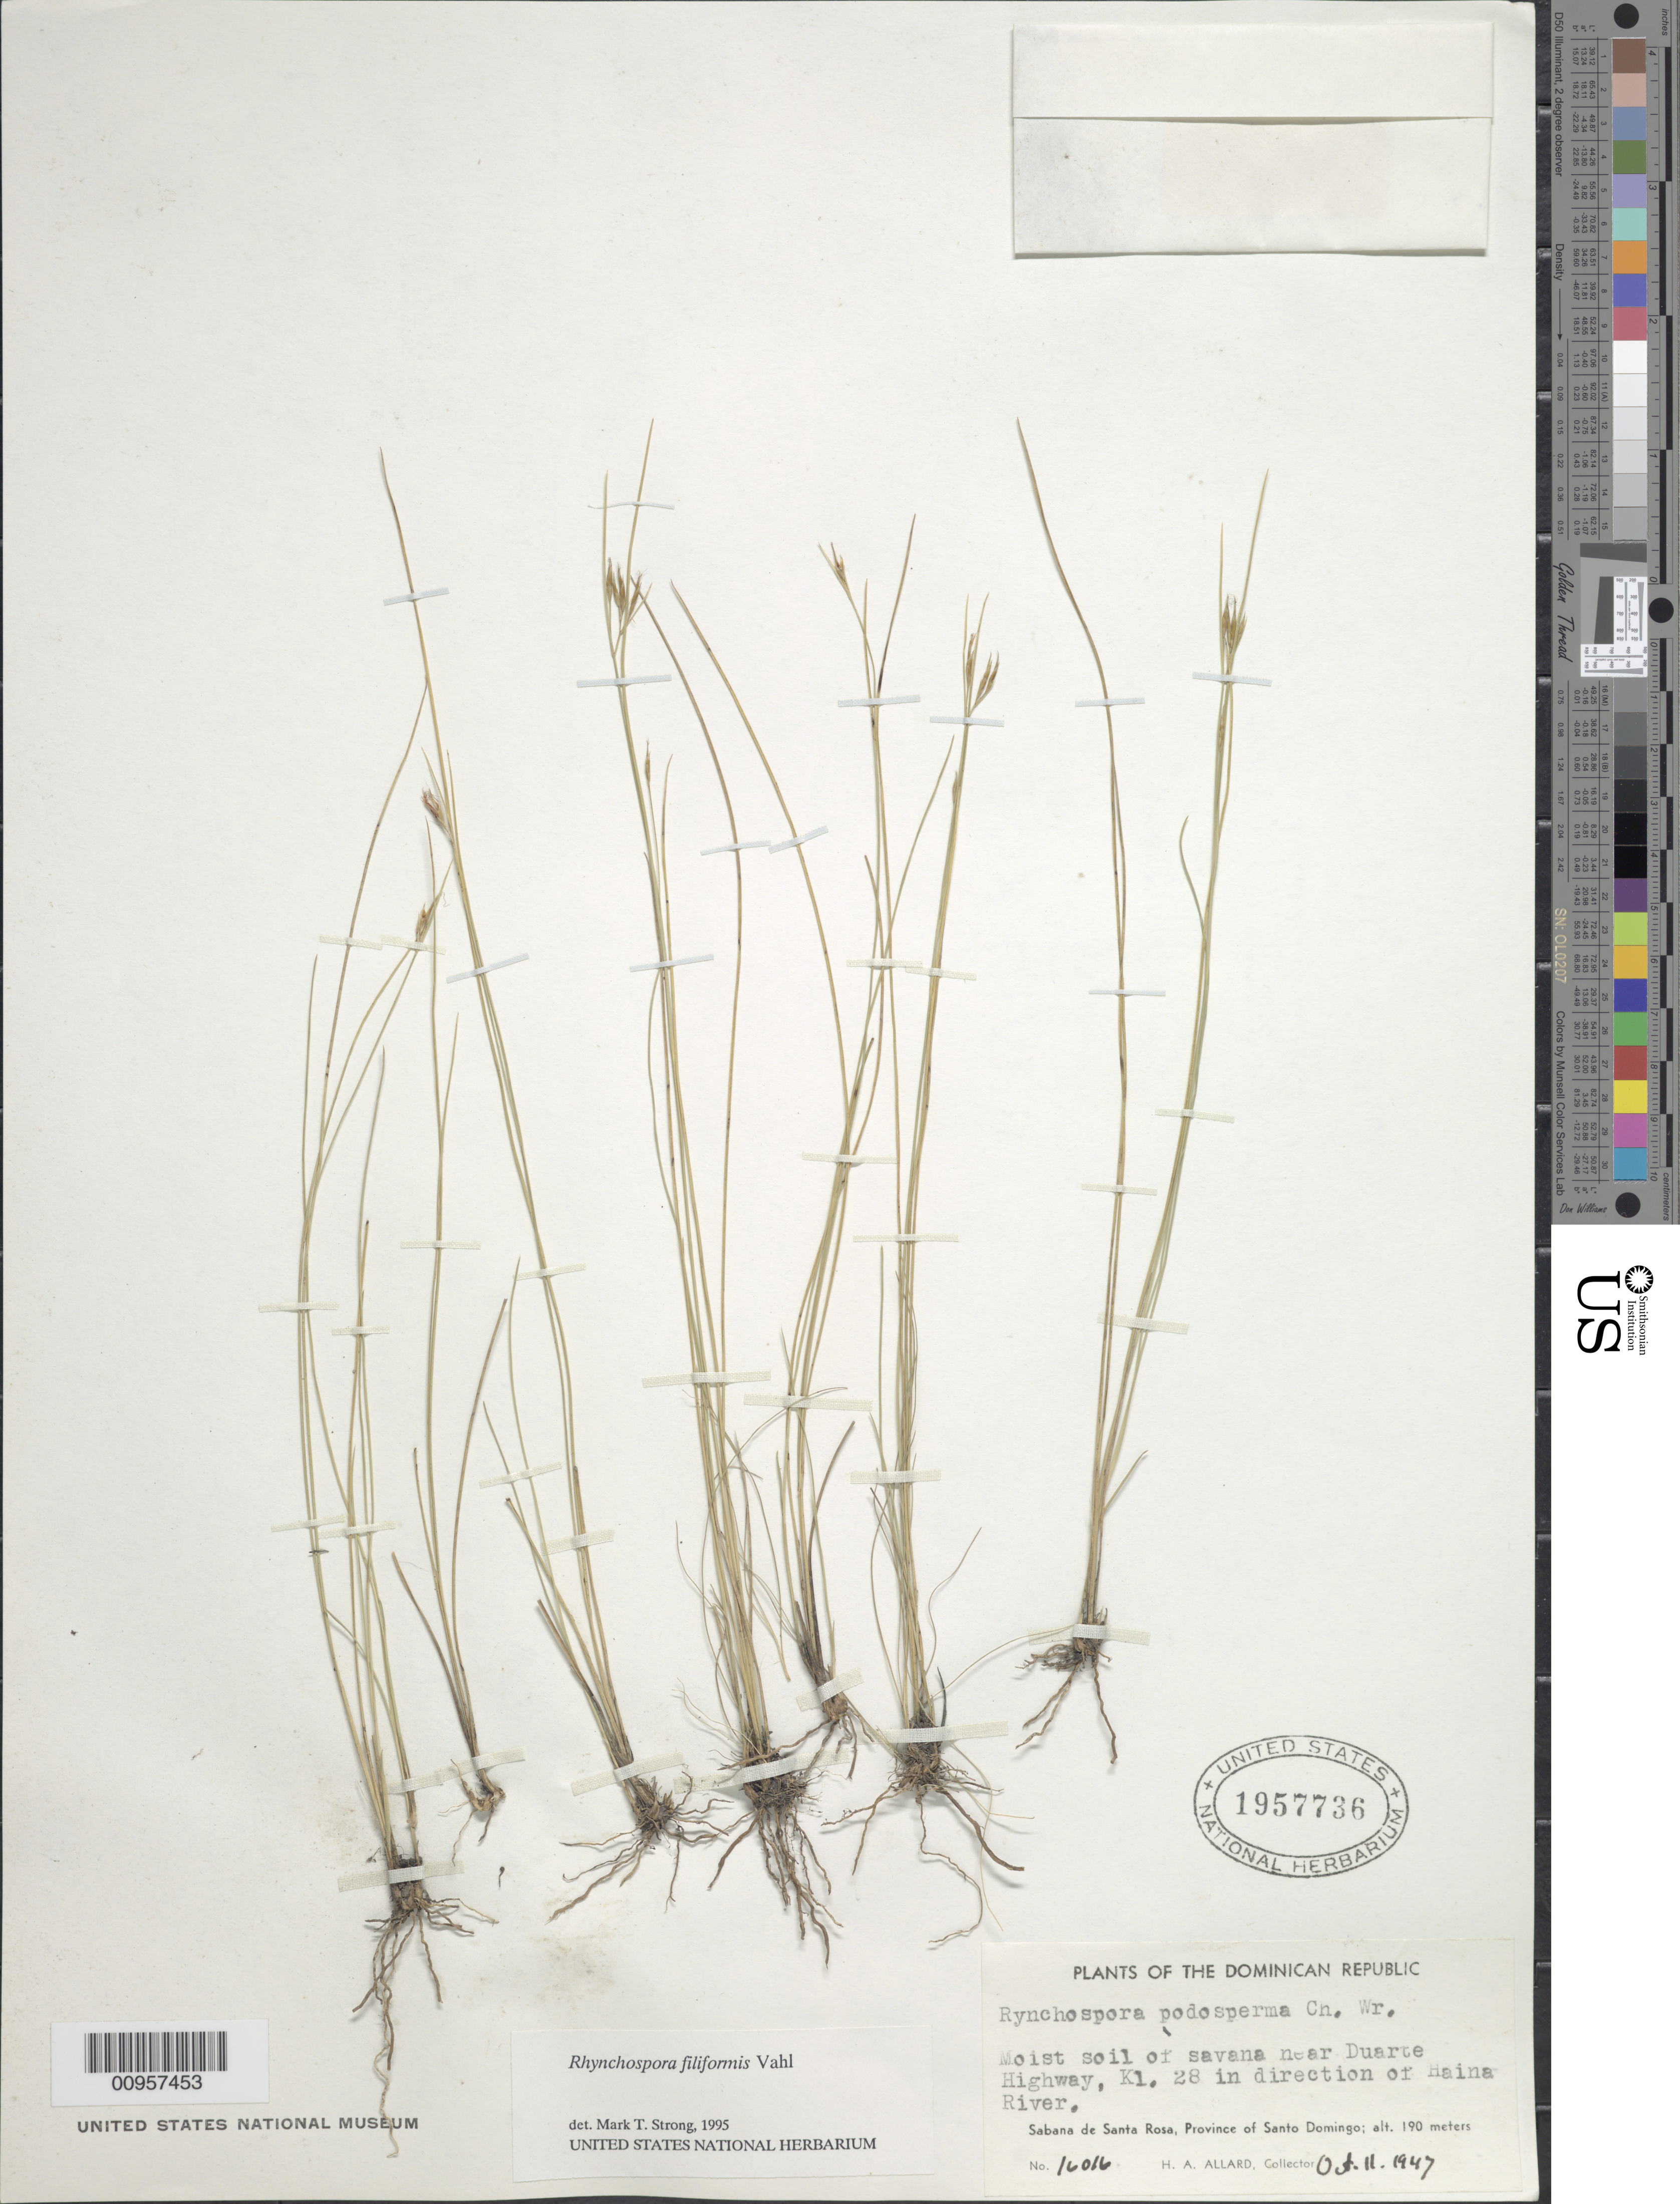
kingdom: Plantae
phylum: Tracheophyta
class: Liliopsida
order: Poales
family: Cyperaceae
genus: Rhynchospora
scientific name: Rhynchospora filiformis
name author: Vahl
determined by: Strong, M. T., (US), Smithsonian Institution - National Museum of Natural History (UNITED STATES)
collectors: H. A. Allard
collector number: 16016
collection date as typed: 11 Oct 1947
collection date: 1947-10-11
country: Dominican Republic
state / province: Santo Domingo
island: Hispaniola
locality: Sabana de Santa Rosa, savana near Duarte Highway, Kl. 28 in direction of Haina River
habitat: Moist soil of savana near highway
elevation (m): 190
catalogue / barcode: US 1957736